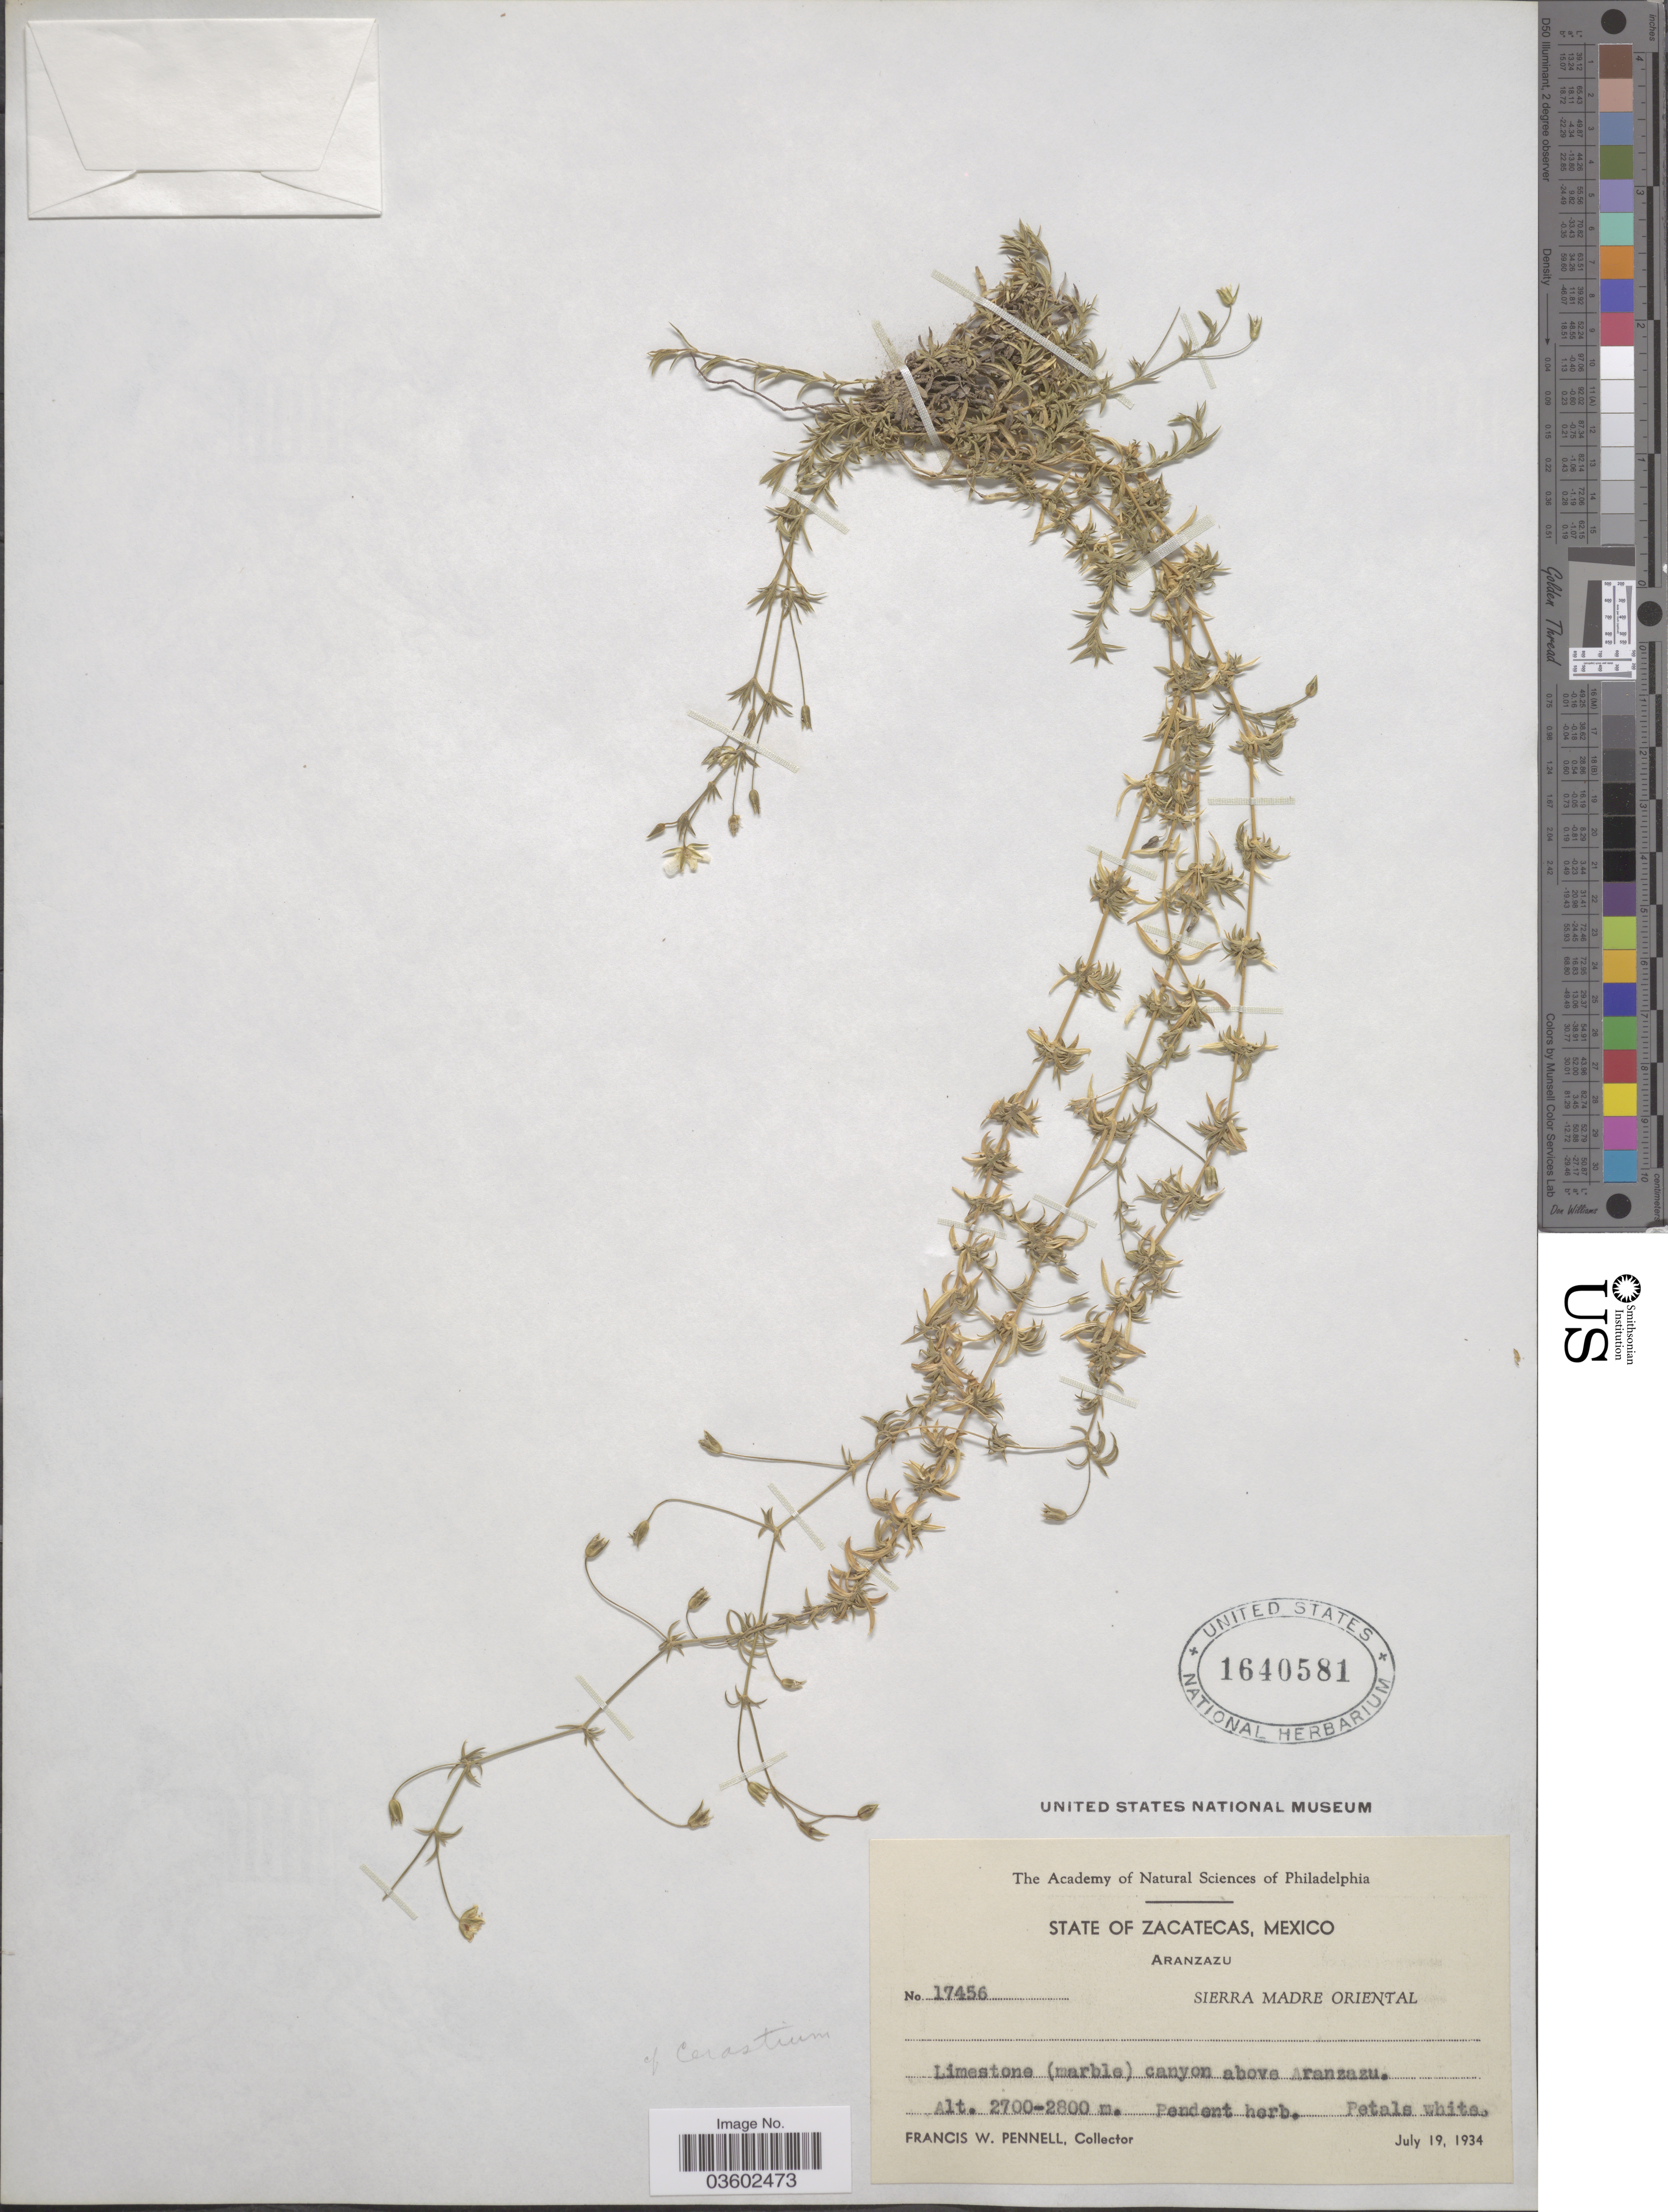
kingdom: Plantae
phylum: Tracheophyta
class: Magnoliopsida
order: Caryophyllales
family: Caryophyllaceae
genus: Cerastium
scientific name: Cerastium sp.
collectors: F. W. Pennell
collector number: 17456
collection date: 1934-07-19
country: Mexico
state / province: Zacatecas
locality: Aranzazu, Sierra Madre Oriental. Limestone (marble) canyon above Aranzazu.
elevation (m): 2700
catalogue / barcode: US 1640581